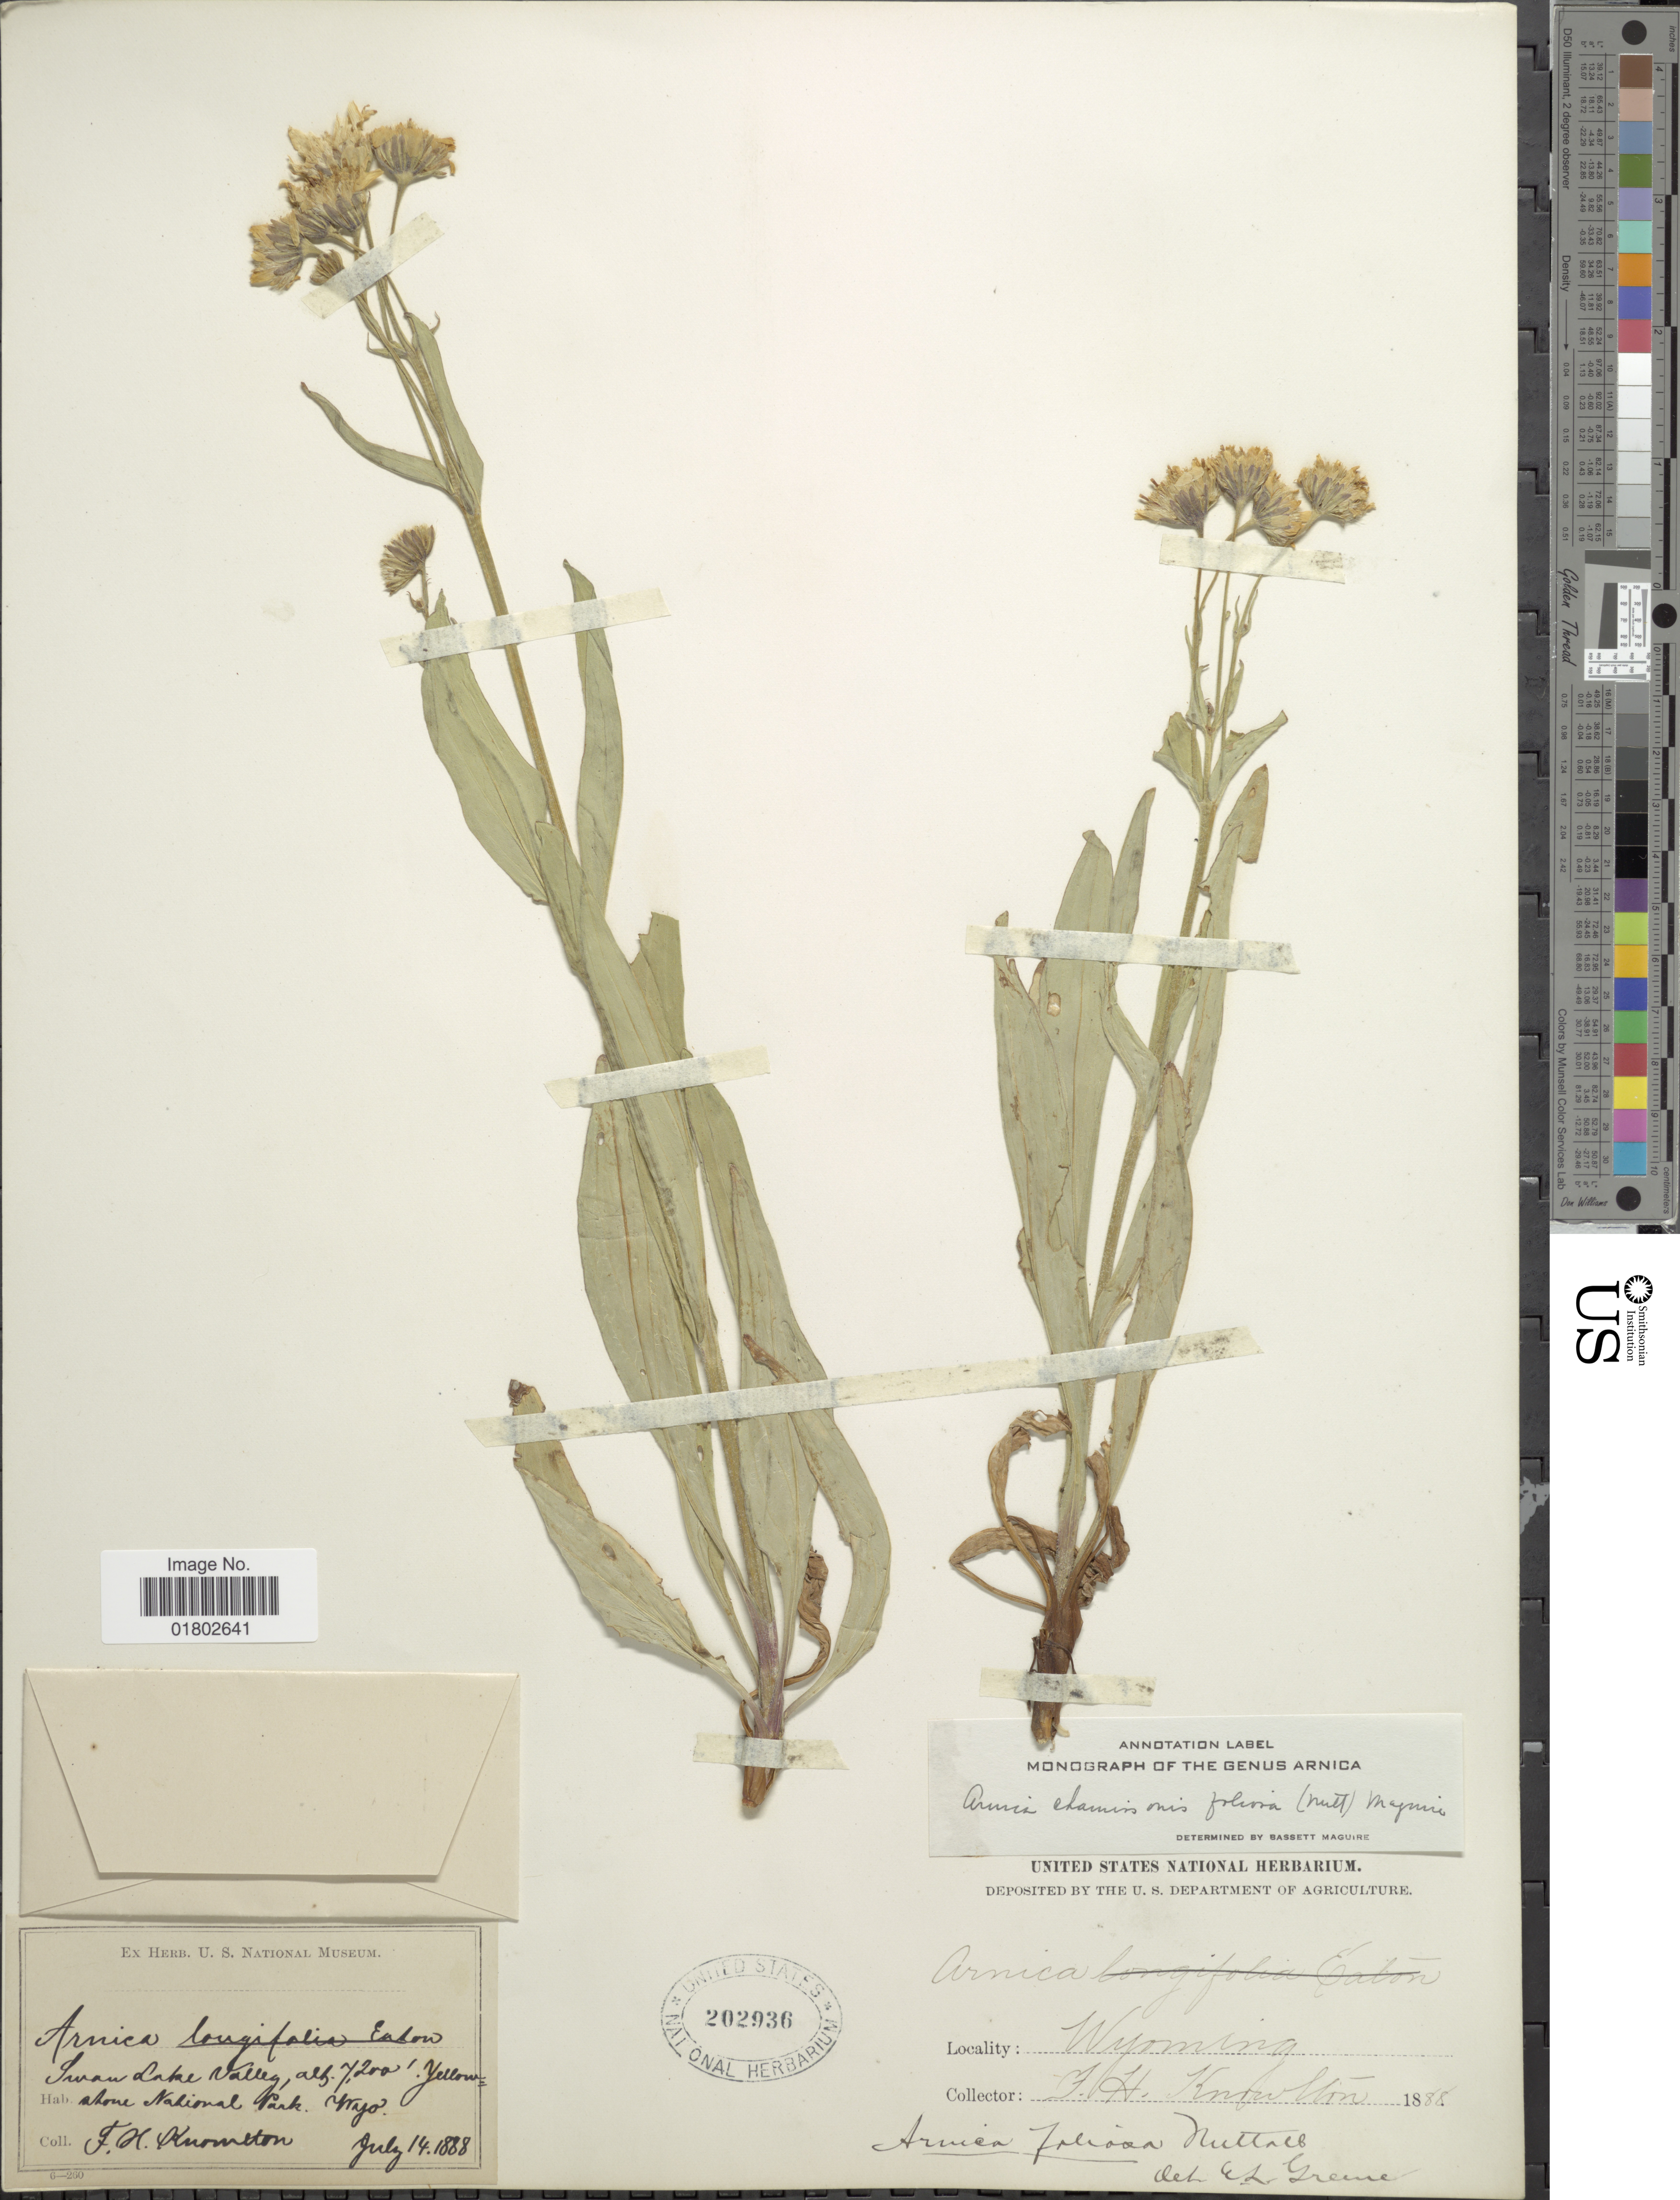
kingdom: Plantae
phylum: Tracheophyta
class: Magnoliopsida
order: Asterales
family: Asteraceae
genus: Arnica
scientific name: Arnica chamissonis subsp. foliosa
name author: (Nutt.) Maguire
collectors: F. H. Knowlton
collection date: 1888-07-14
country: United States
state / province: Wyoming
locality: Iwan Lake Valley, above Nakimal Park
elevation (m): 2195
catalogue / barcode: US 202936